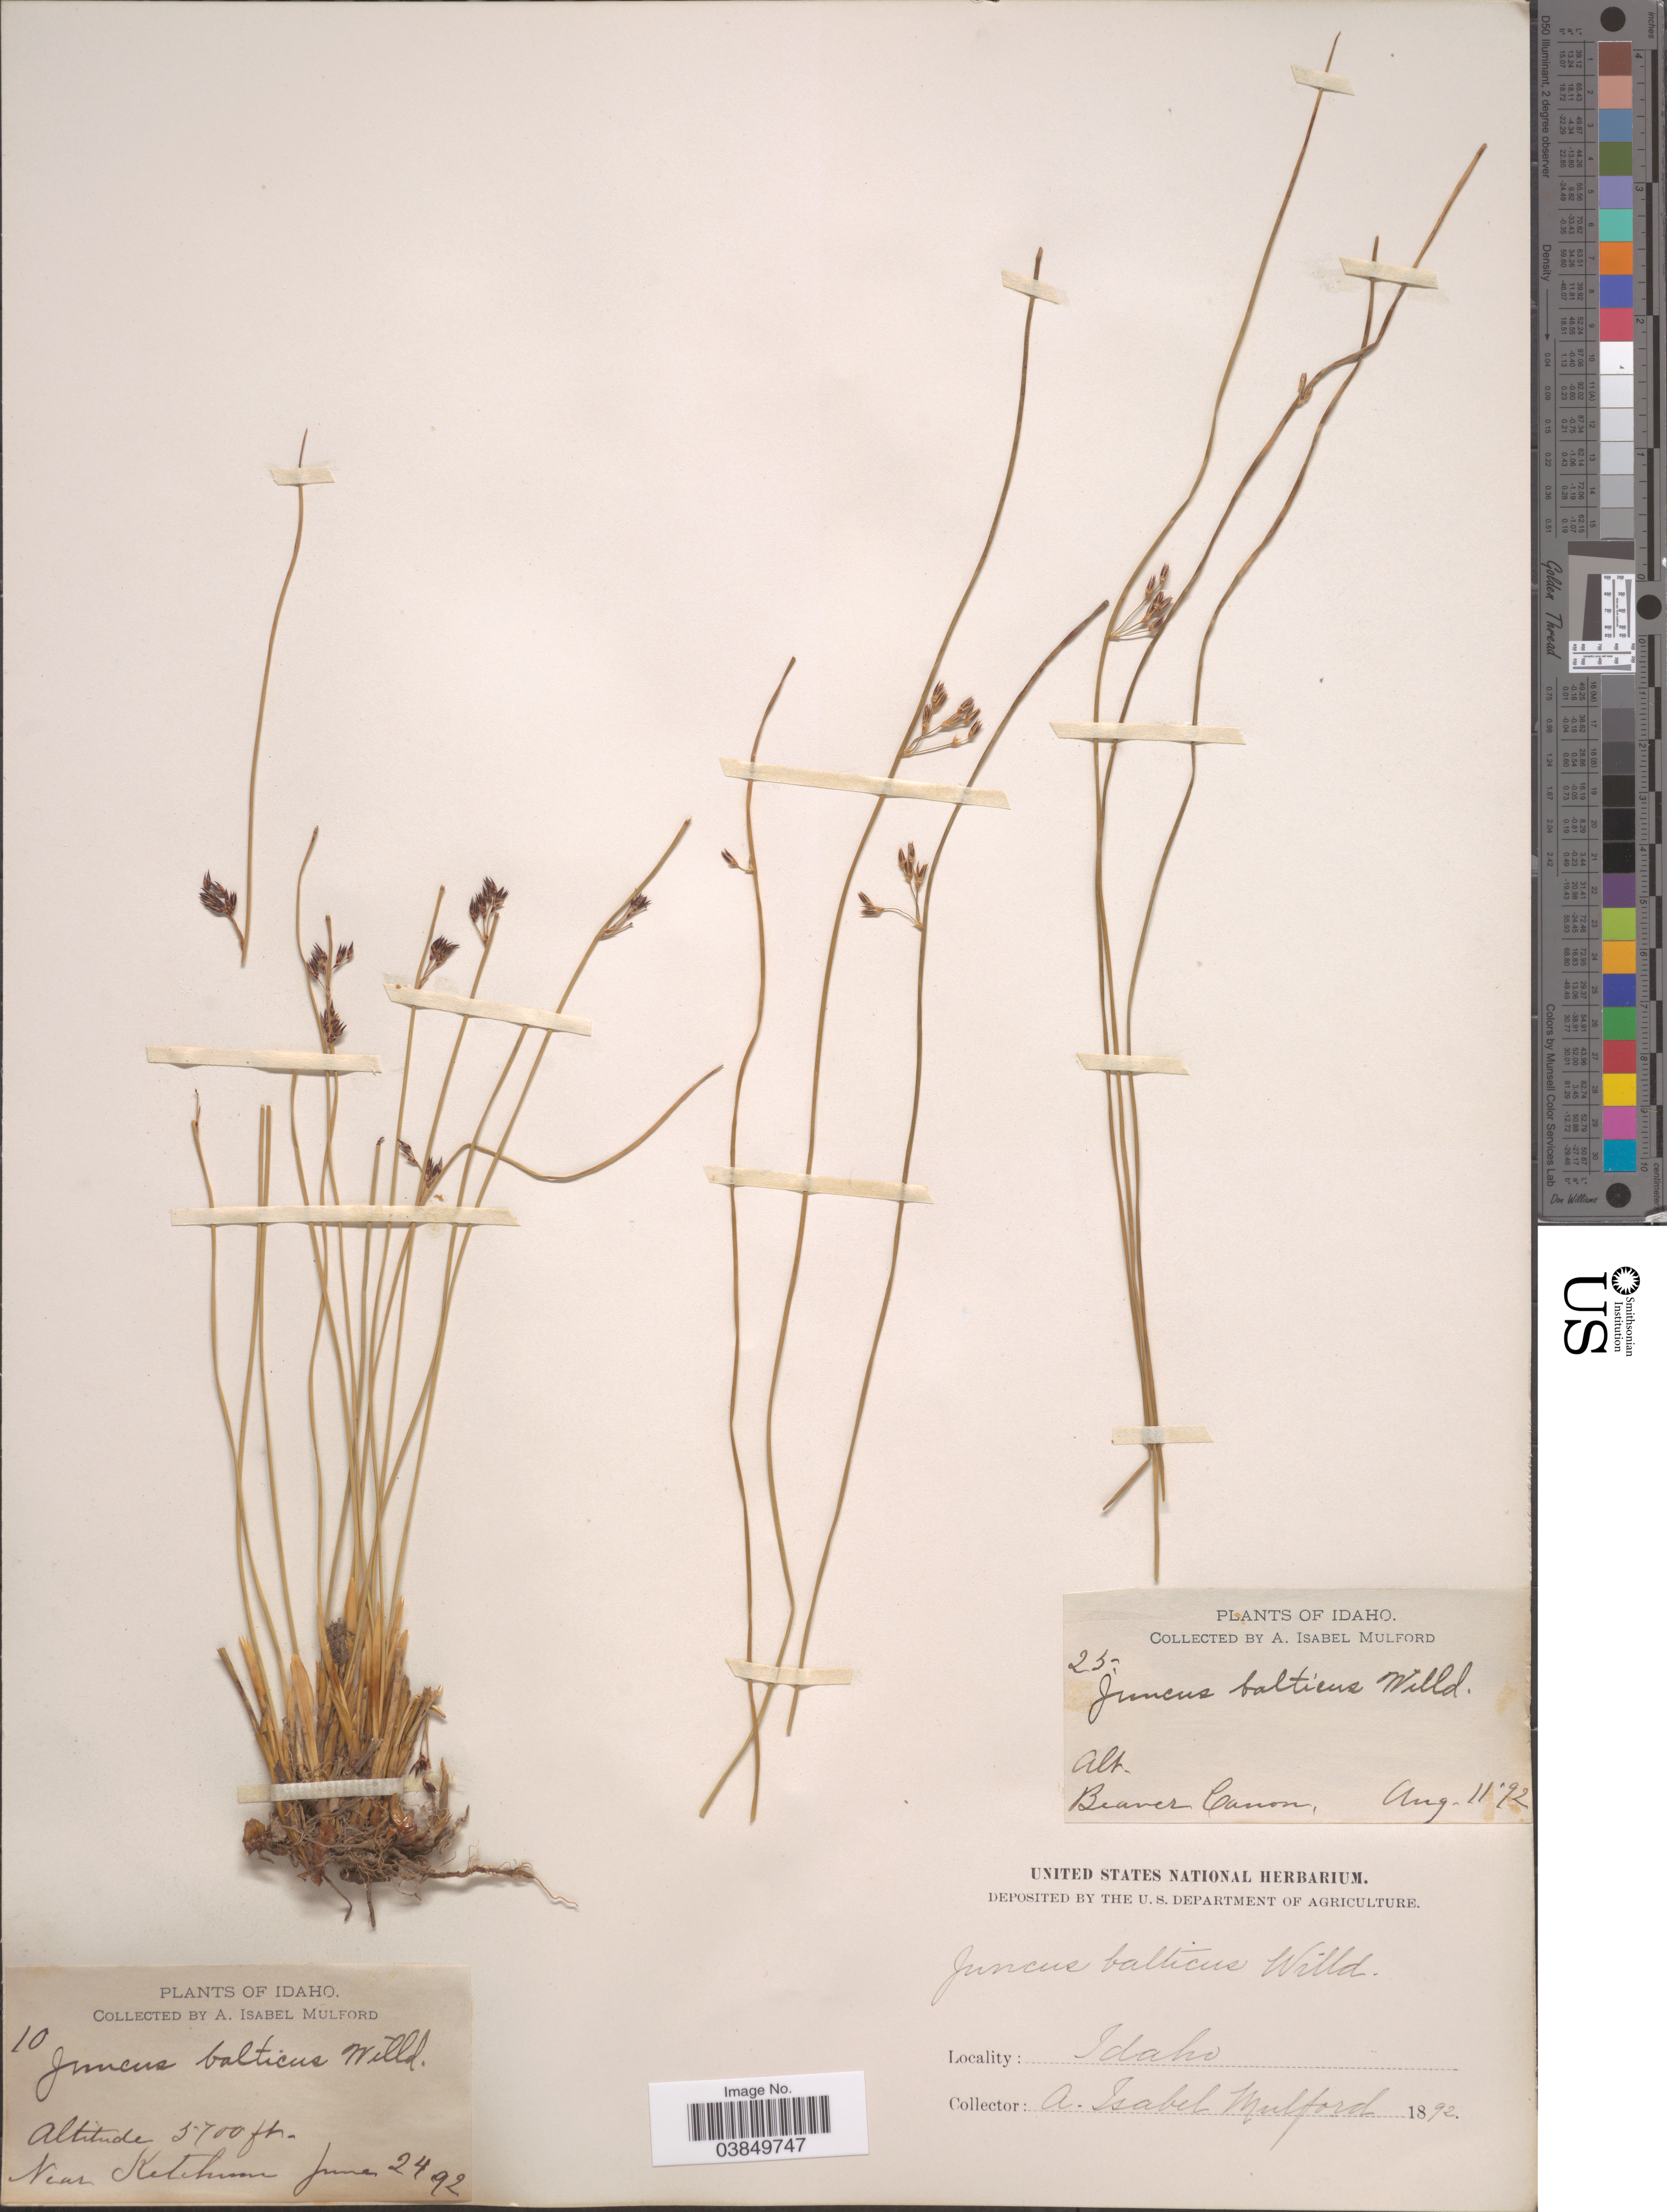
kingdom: Plantae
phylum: Tracheophyta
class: Liliopsida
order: Poales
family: Juncaceae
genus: Juncus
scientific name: Juncus balticus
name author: Willd.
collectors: A. Mulford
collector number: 25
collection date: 1892-08-11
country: United States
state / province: Idaho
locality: Beaver Canon.